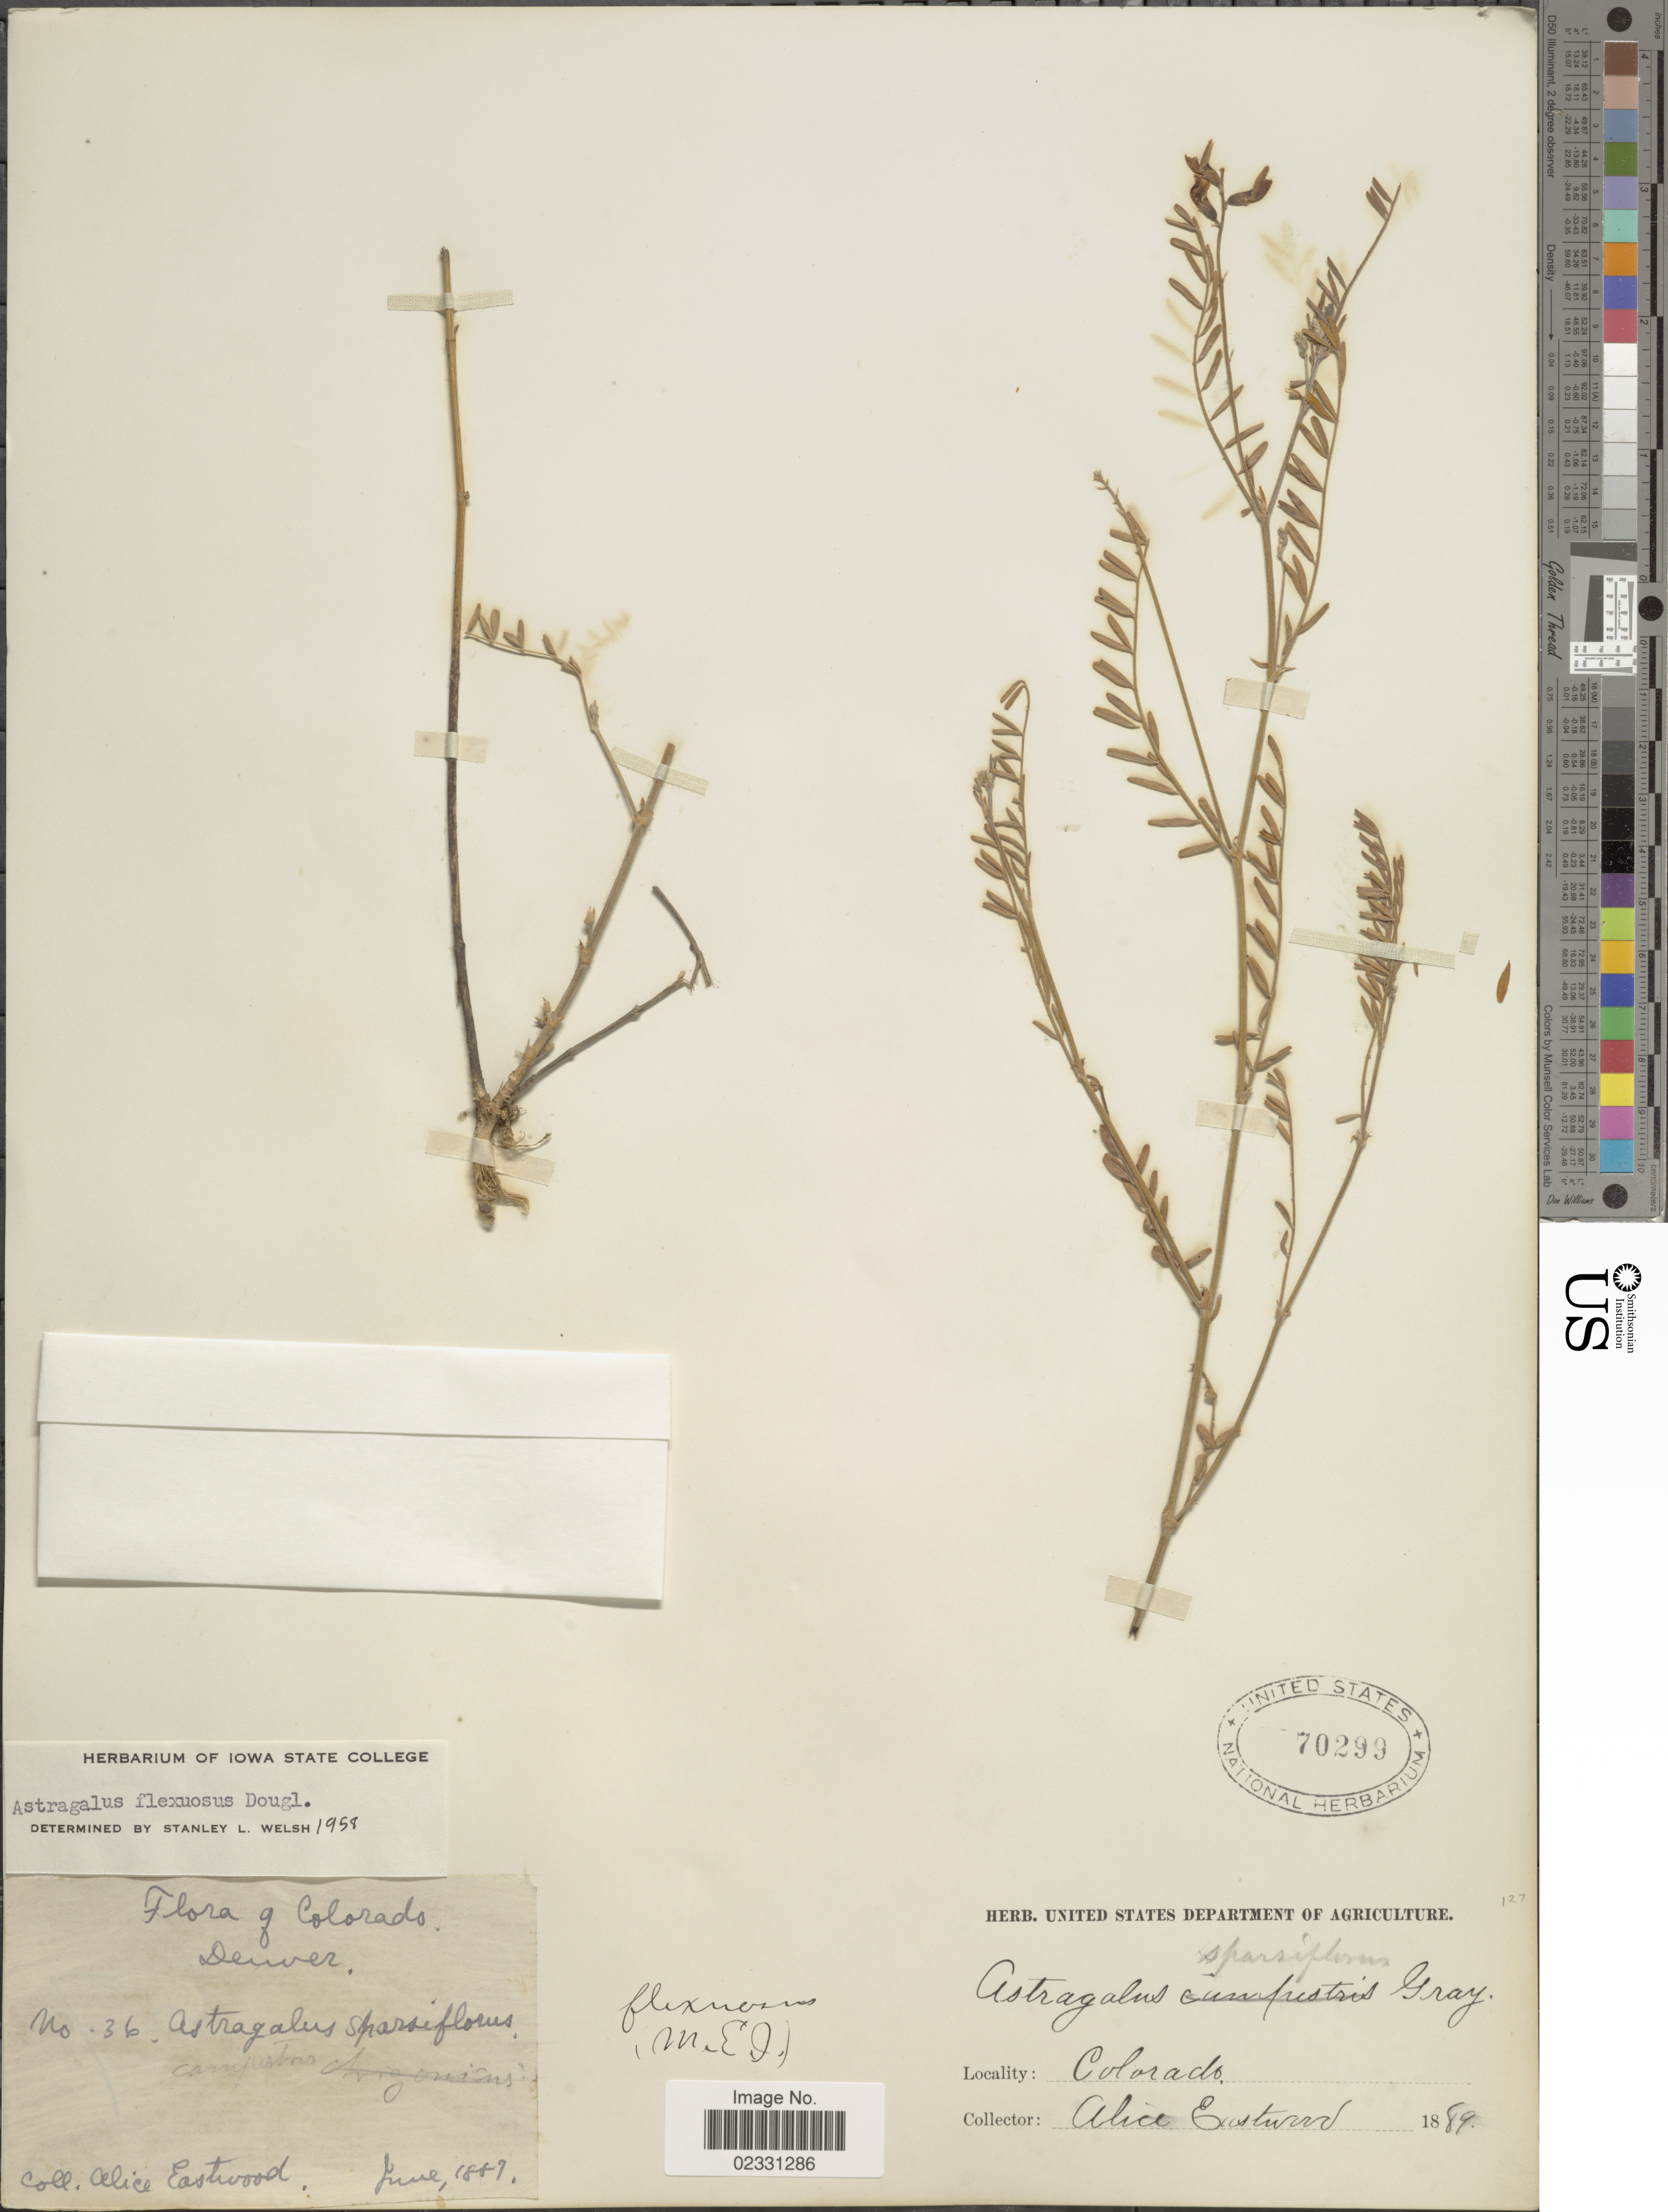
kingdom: Plantae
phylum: Tracheophyta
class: Magnoliopsida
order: Fabales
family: Fabaceae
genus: Astragalus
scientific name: Astragalus flexuosus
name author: (Hook.) Douglas ex G. Don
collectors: A. Eastwood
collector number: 36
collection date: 1887-06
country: United States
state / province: Colorado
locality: Denver,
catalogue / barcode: US 70299